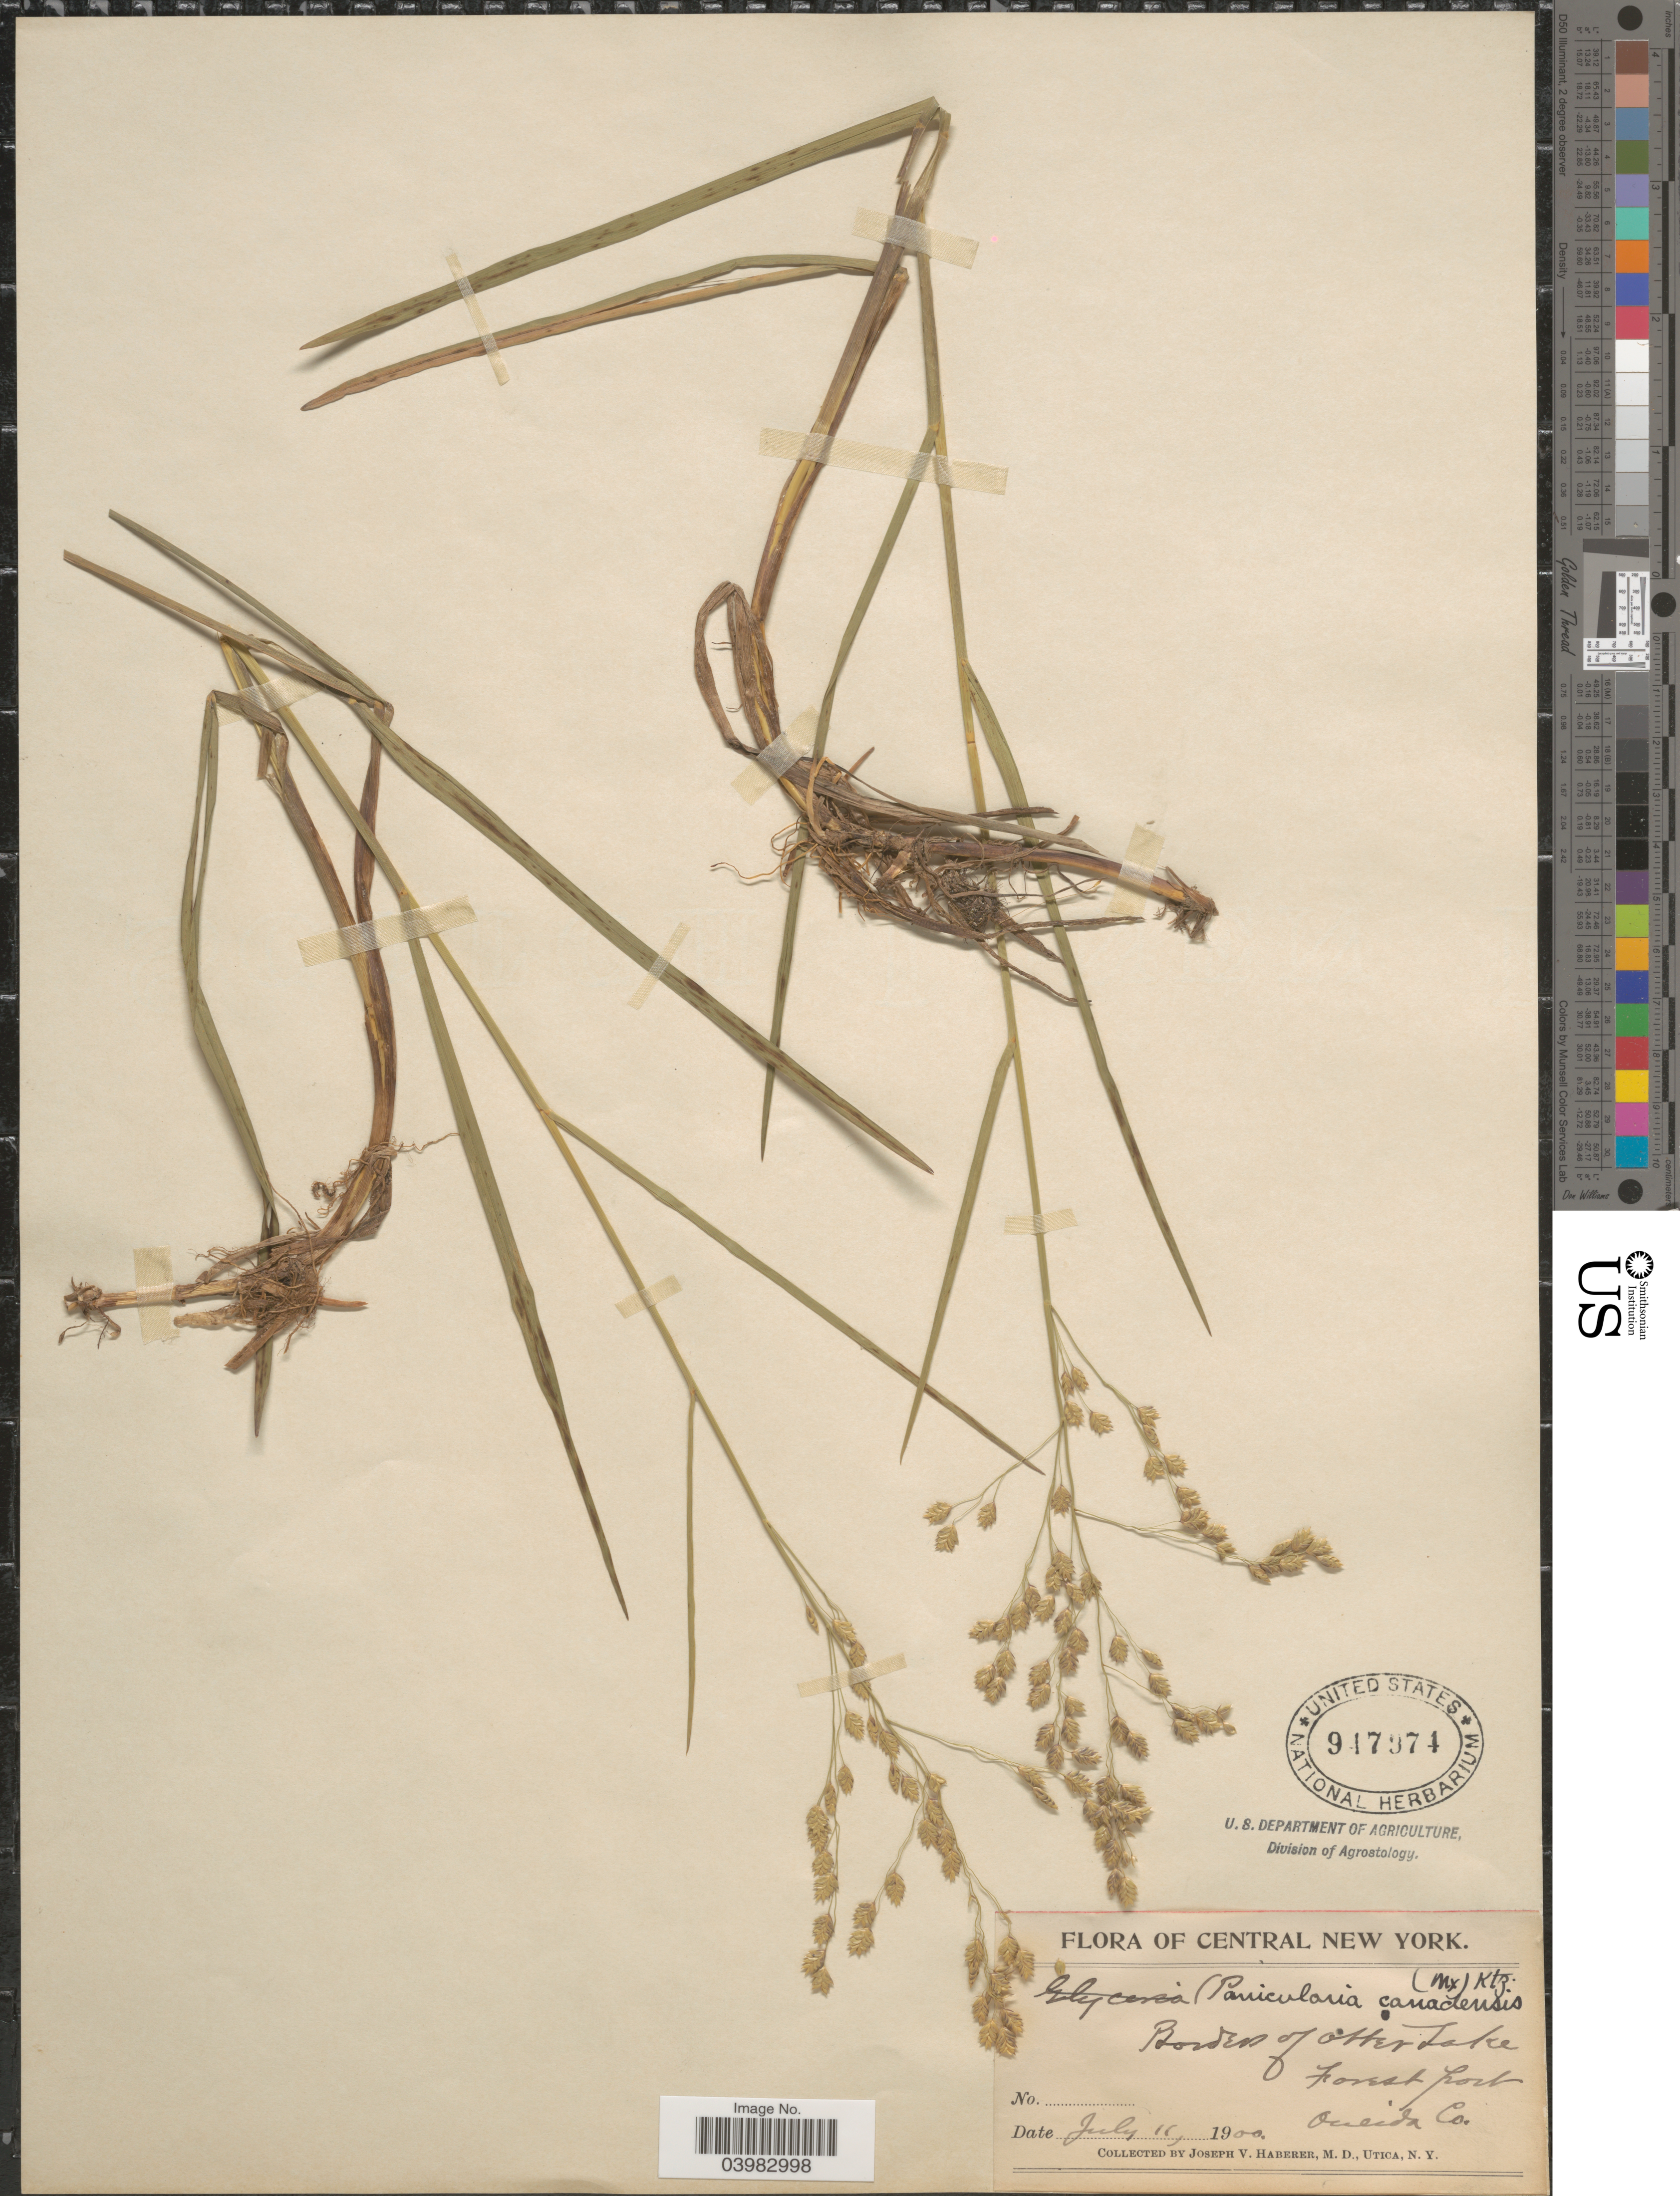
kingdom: Plantae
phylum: Tracheophyta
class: Liliopsida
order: Poales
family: Poaceae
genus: Glyceria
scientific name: Glyceria canadensis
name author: (Michx.) Trin.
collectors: J. V. Haberer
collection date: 1900-07-11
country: United States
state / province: New York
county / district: Oneida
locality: Central New York. Borders of otter Lake. Forest port. Oneida Co.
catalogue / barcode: US 947974